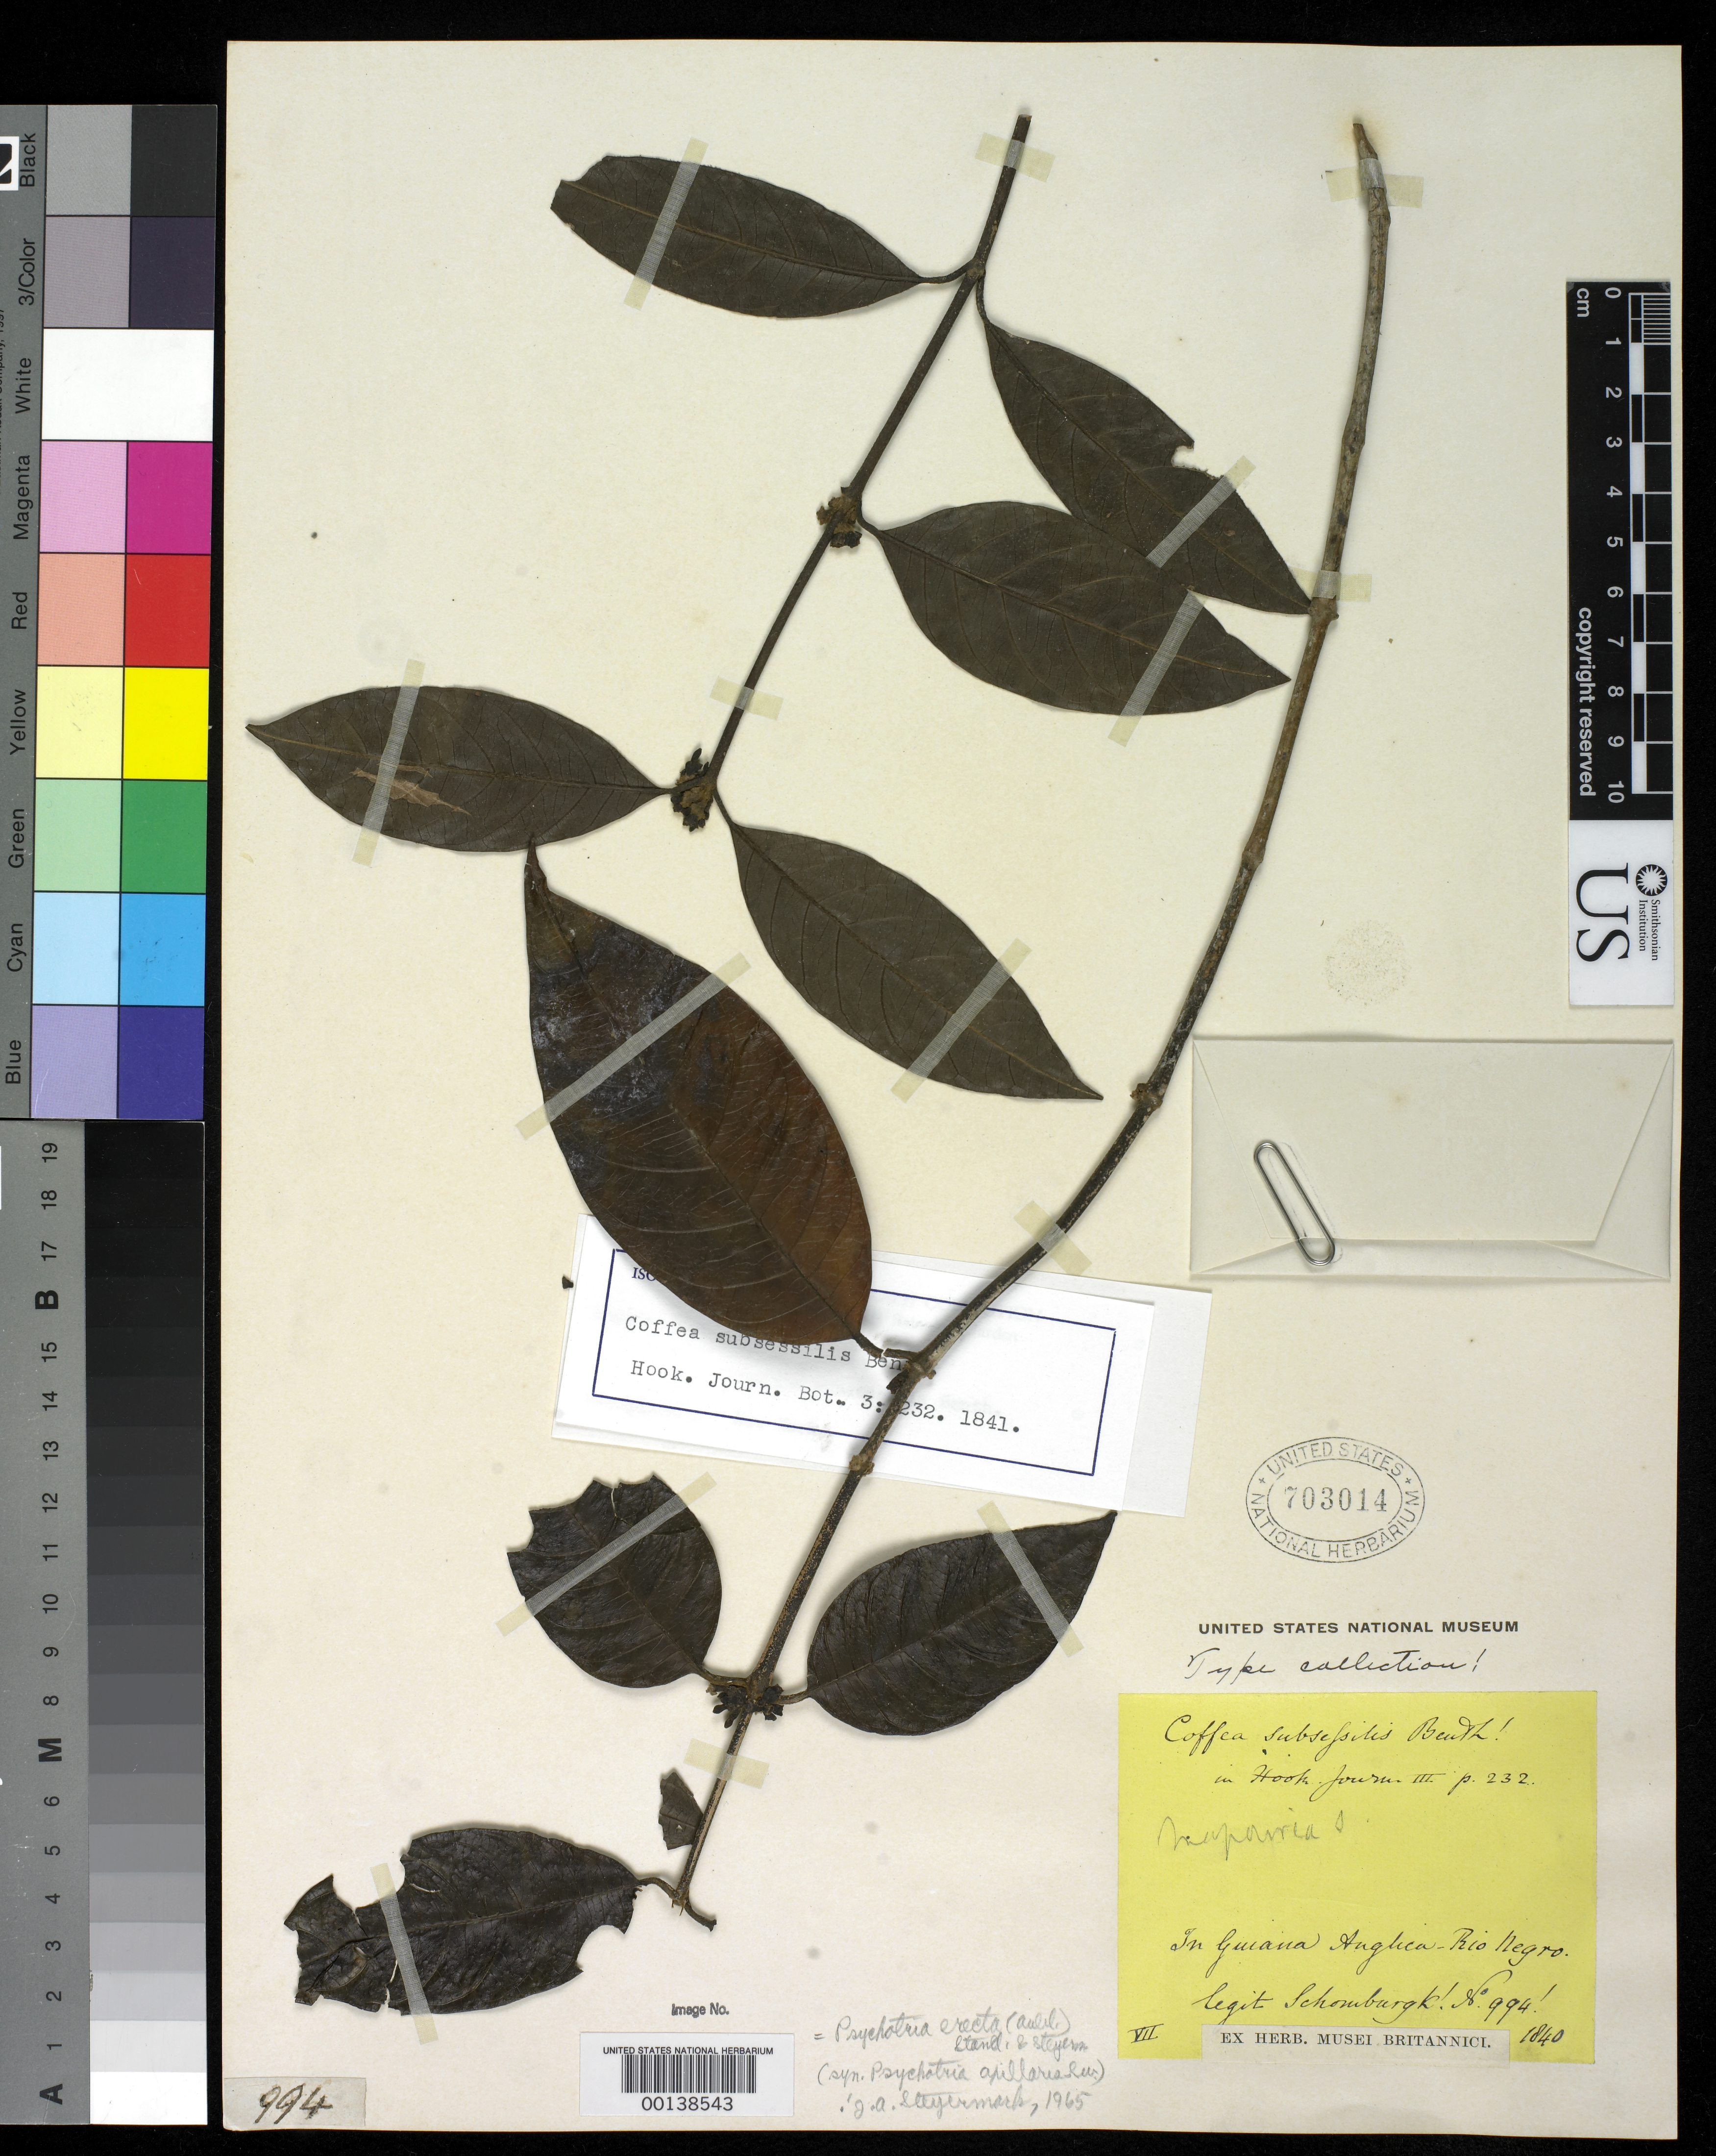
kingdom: Plantae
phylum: Tracheophyta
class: Magnoliopsida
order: Gentianales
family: Rubiaceae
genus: Coffea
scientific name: Coffea subsessilis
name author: Benth.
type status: Isotype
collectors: R. H. Schomburgk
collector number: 994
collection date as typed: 1840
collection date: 1840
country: Guyana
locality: Rio Negro.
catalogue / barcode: US 703014